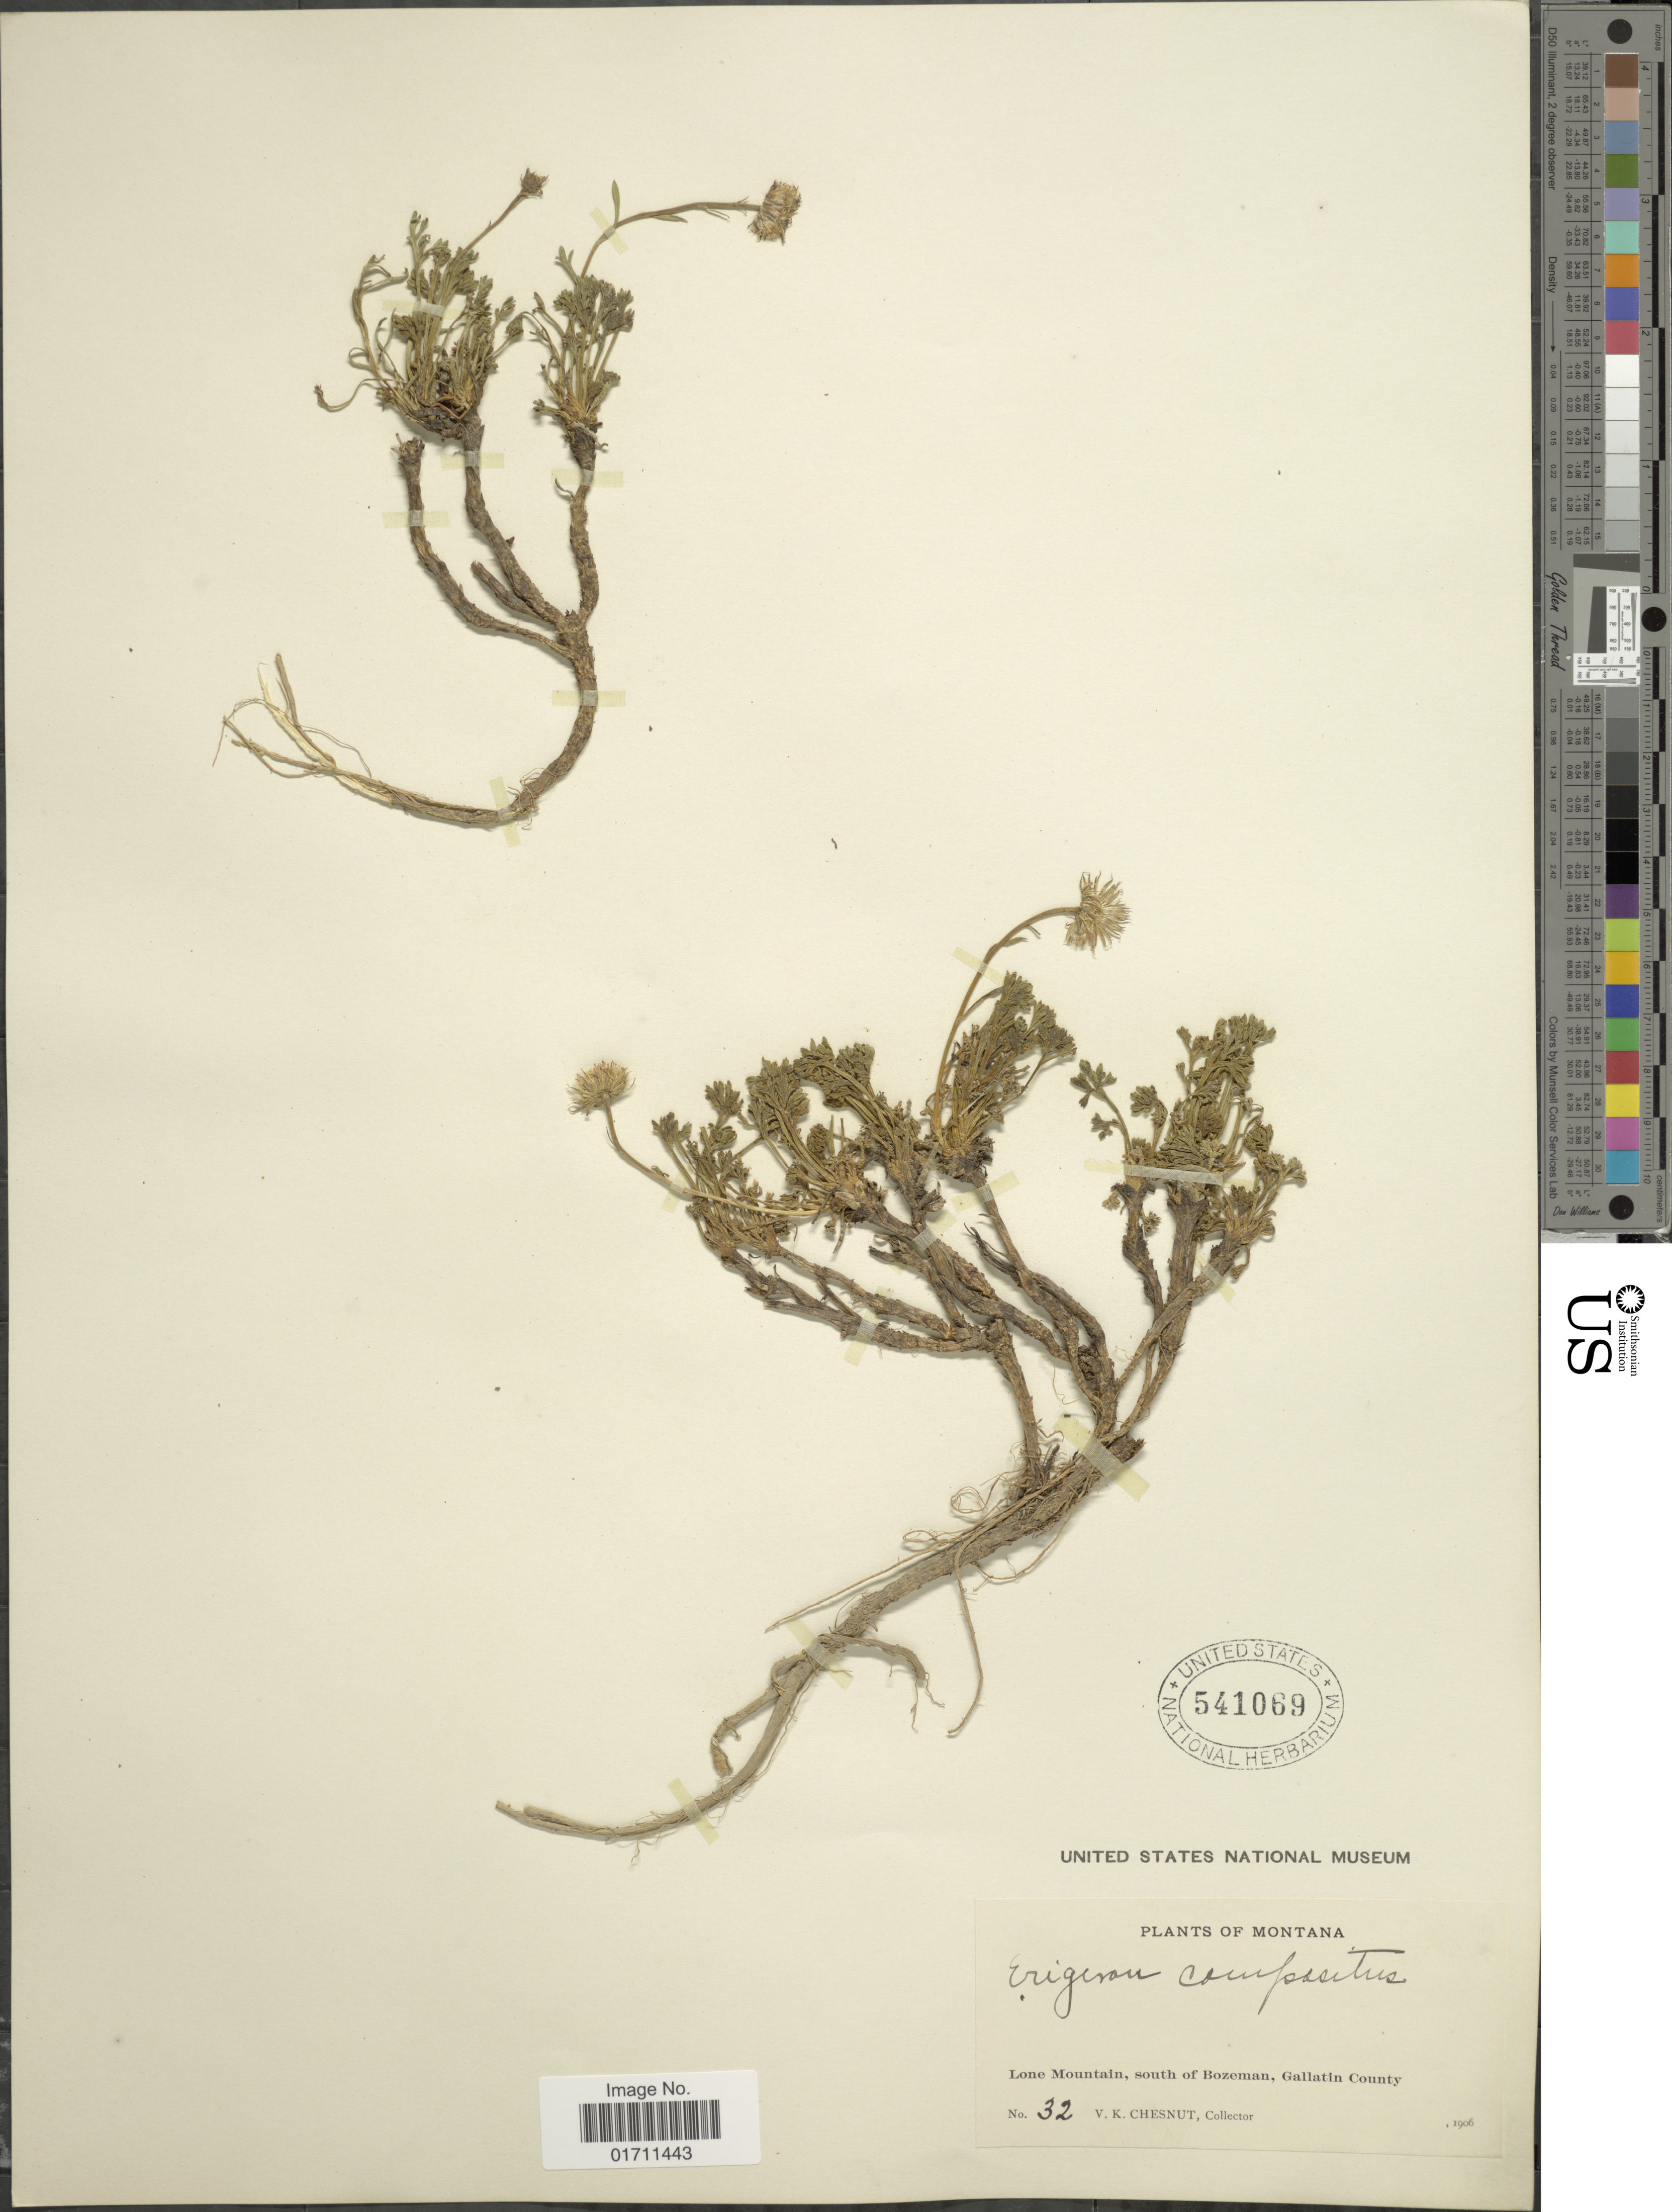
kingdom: Plantae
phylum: Tracheophyta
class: Magnoliopsida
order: Asterales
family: Asteraceae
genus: Erigeron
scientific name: Erigeron compositus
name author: Pursh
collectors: V. Chesnut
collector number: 32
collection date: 1906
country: United States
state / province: Montana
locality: Lone Mountain, south of Bozeman, Gallatin County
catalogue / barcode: US 541069